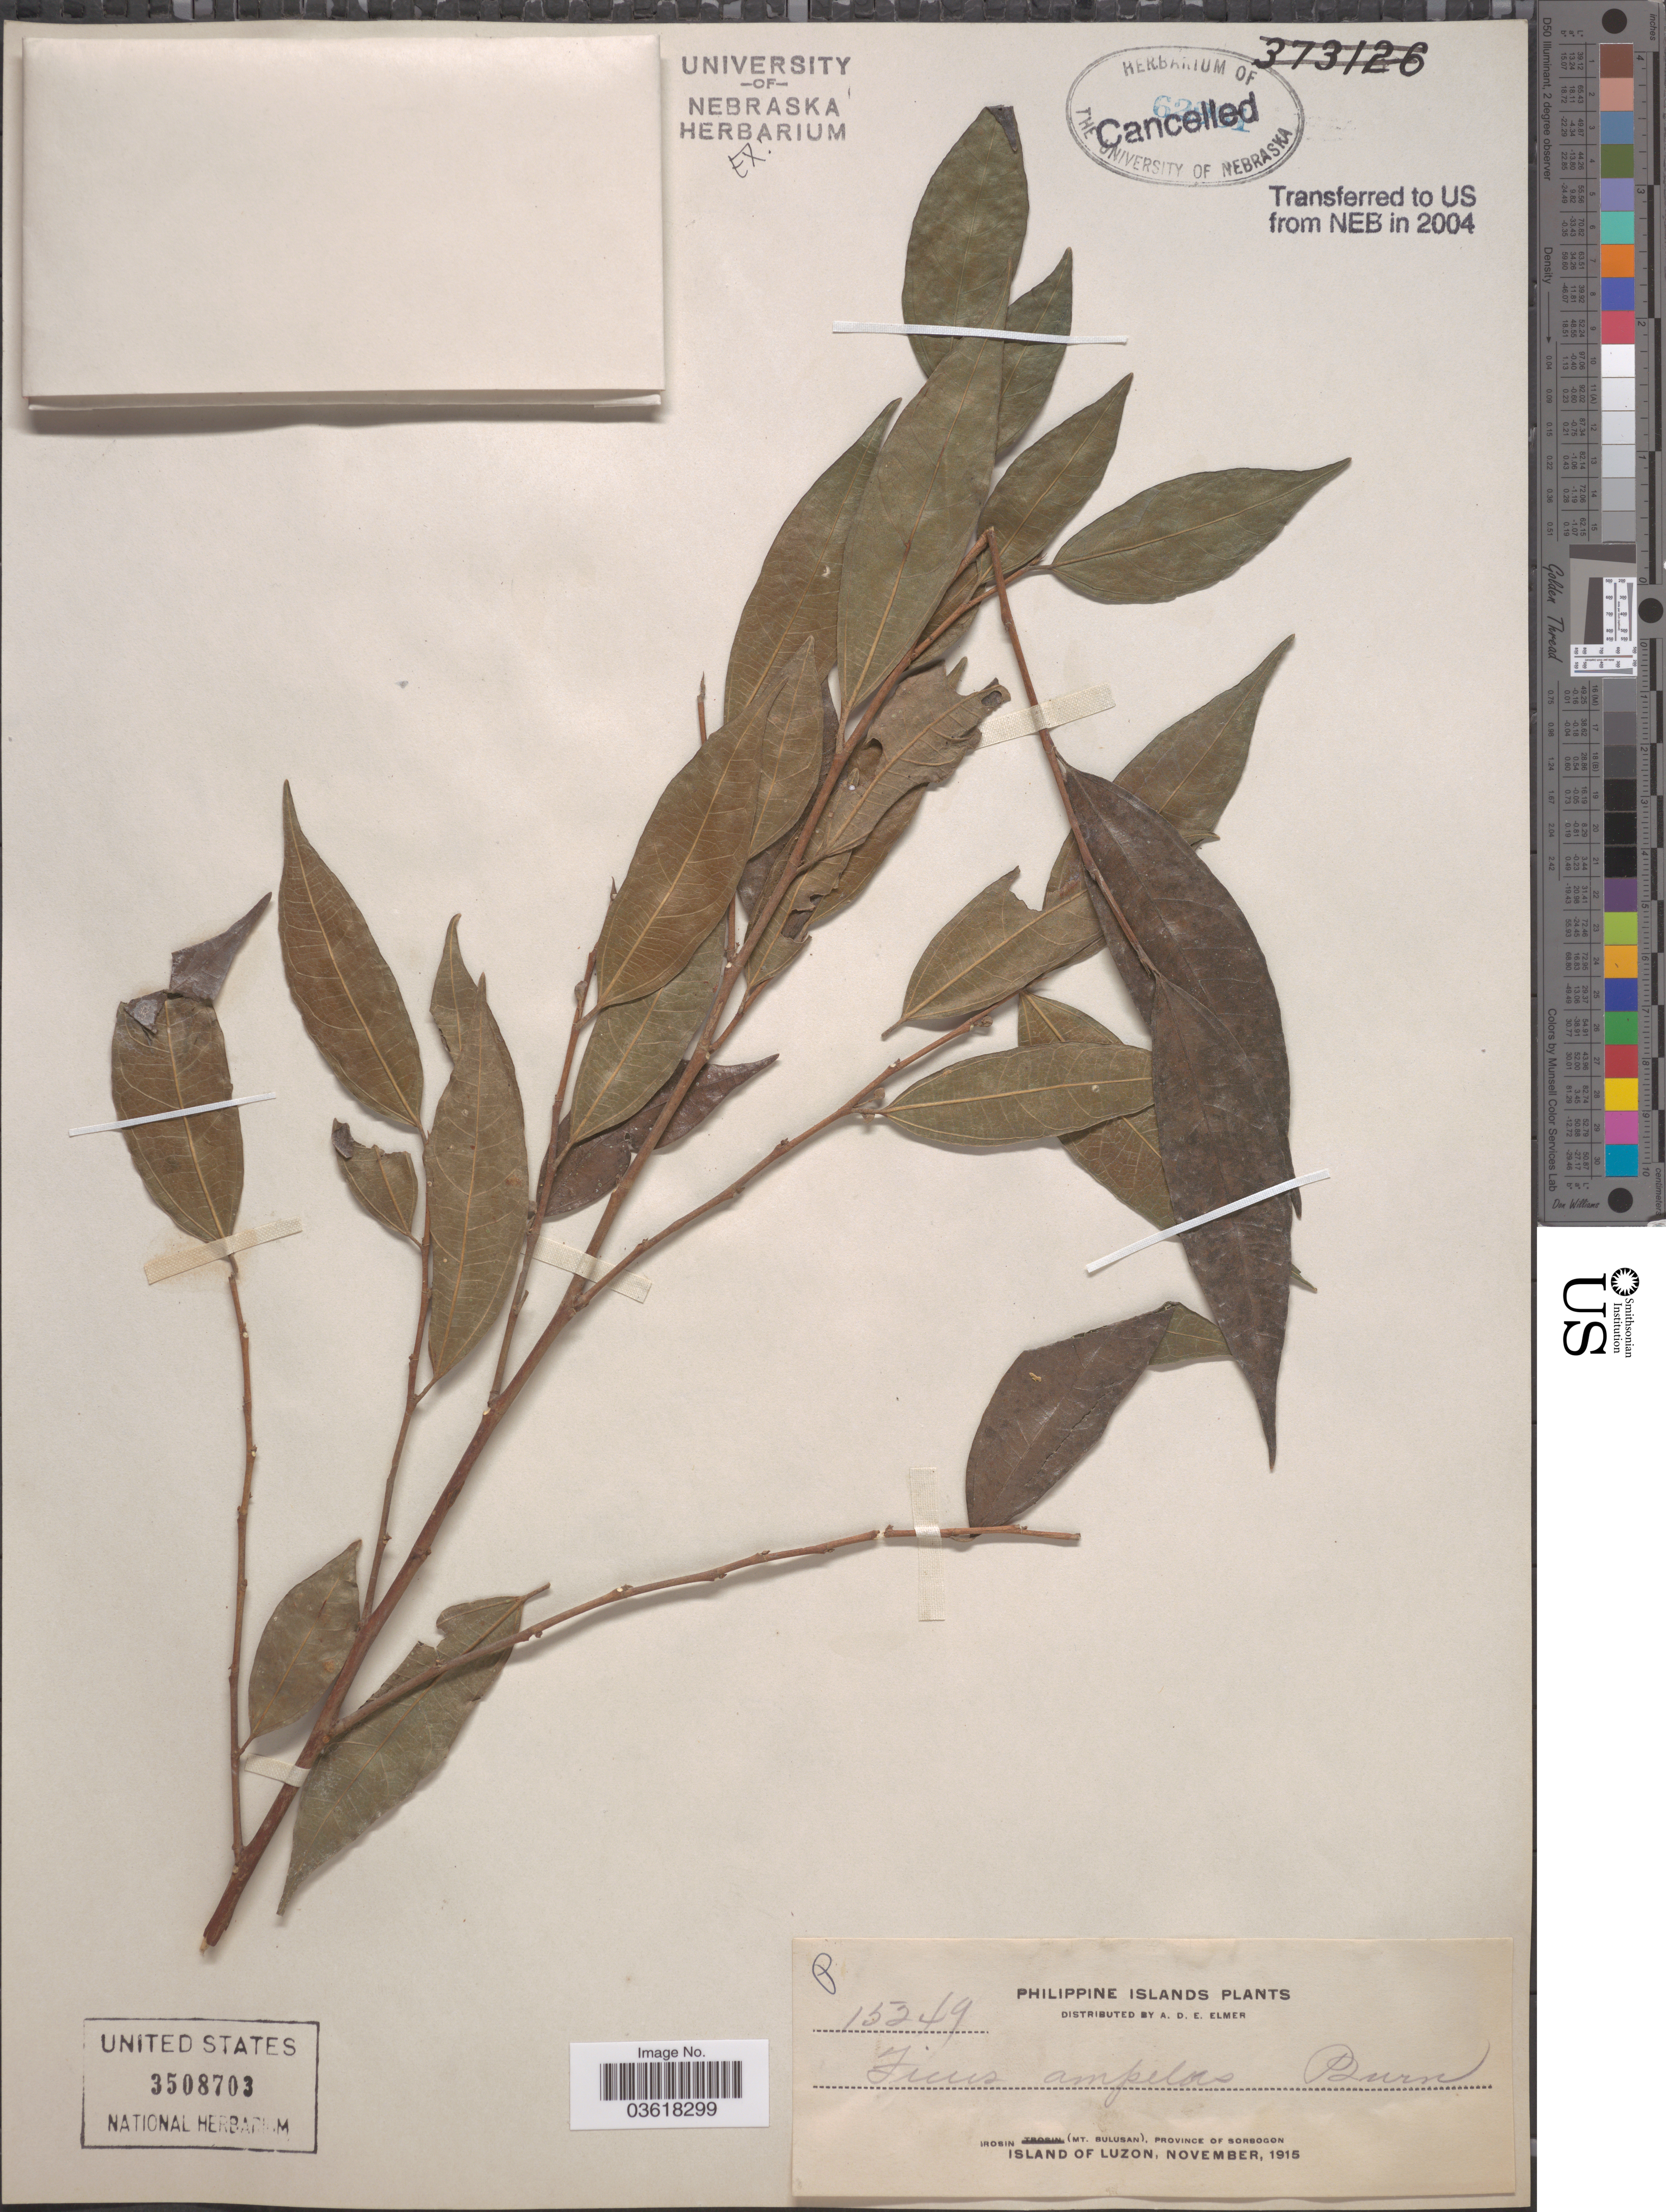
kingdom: Plantae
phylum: Tracheophyta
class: Magnoliopsida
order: Rosales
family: Moraceae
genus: Ficus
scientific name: Ficus ampelos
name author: Burm. f.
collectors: A. D. E. Elmer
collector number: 15249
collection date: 1915-11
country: Philippines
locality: Irosin (Mt. Bulusan), Province of Sorsogon. Island of Luzon.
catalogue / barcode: US 3508703